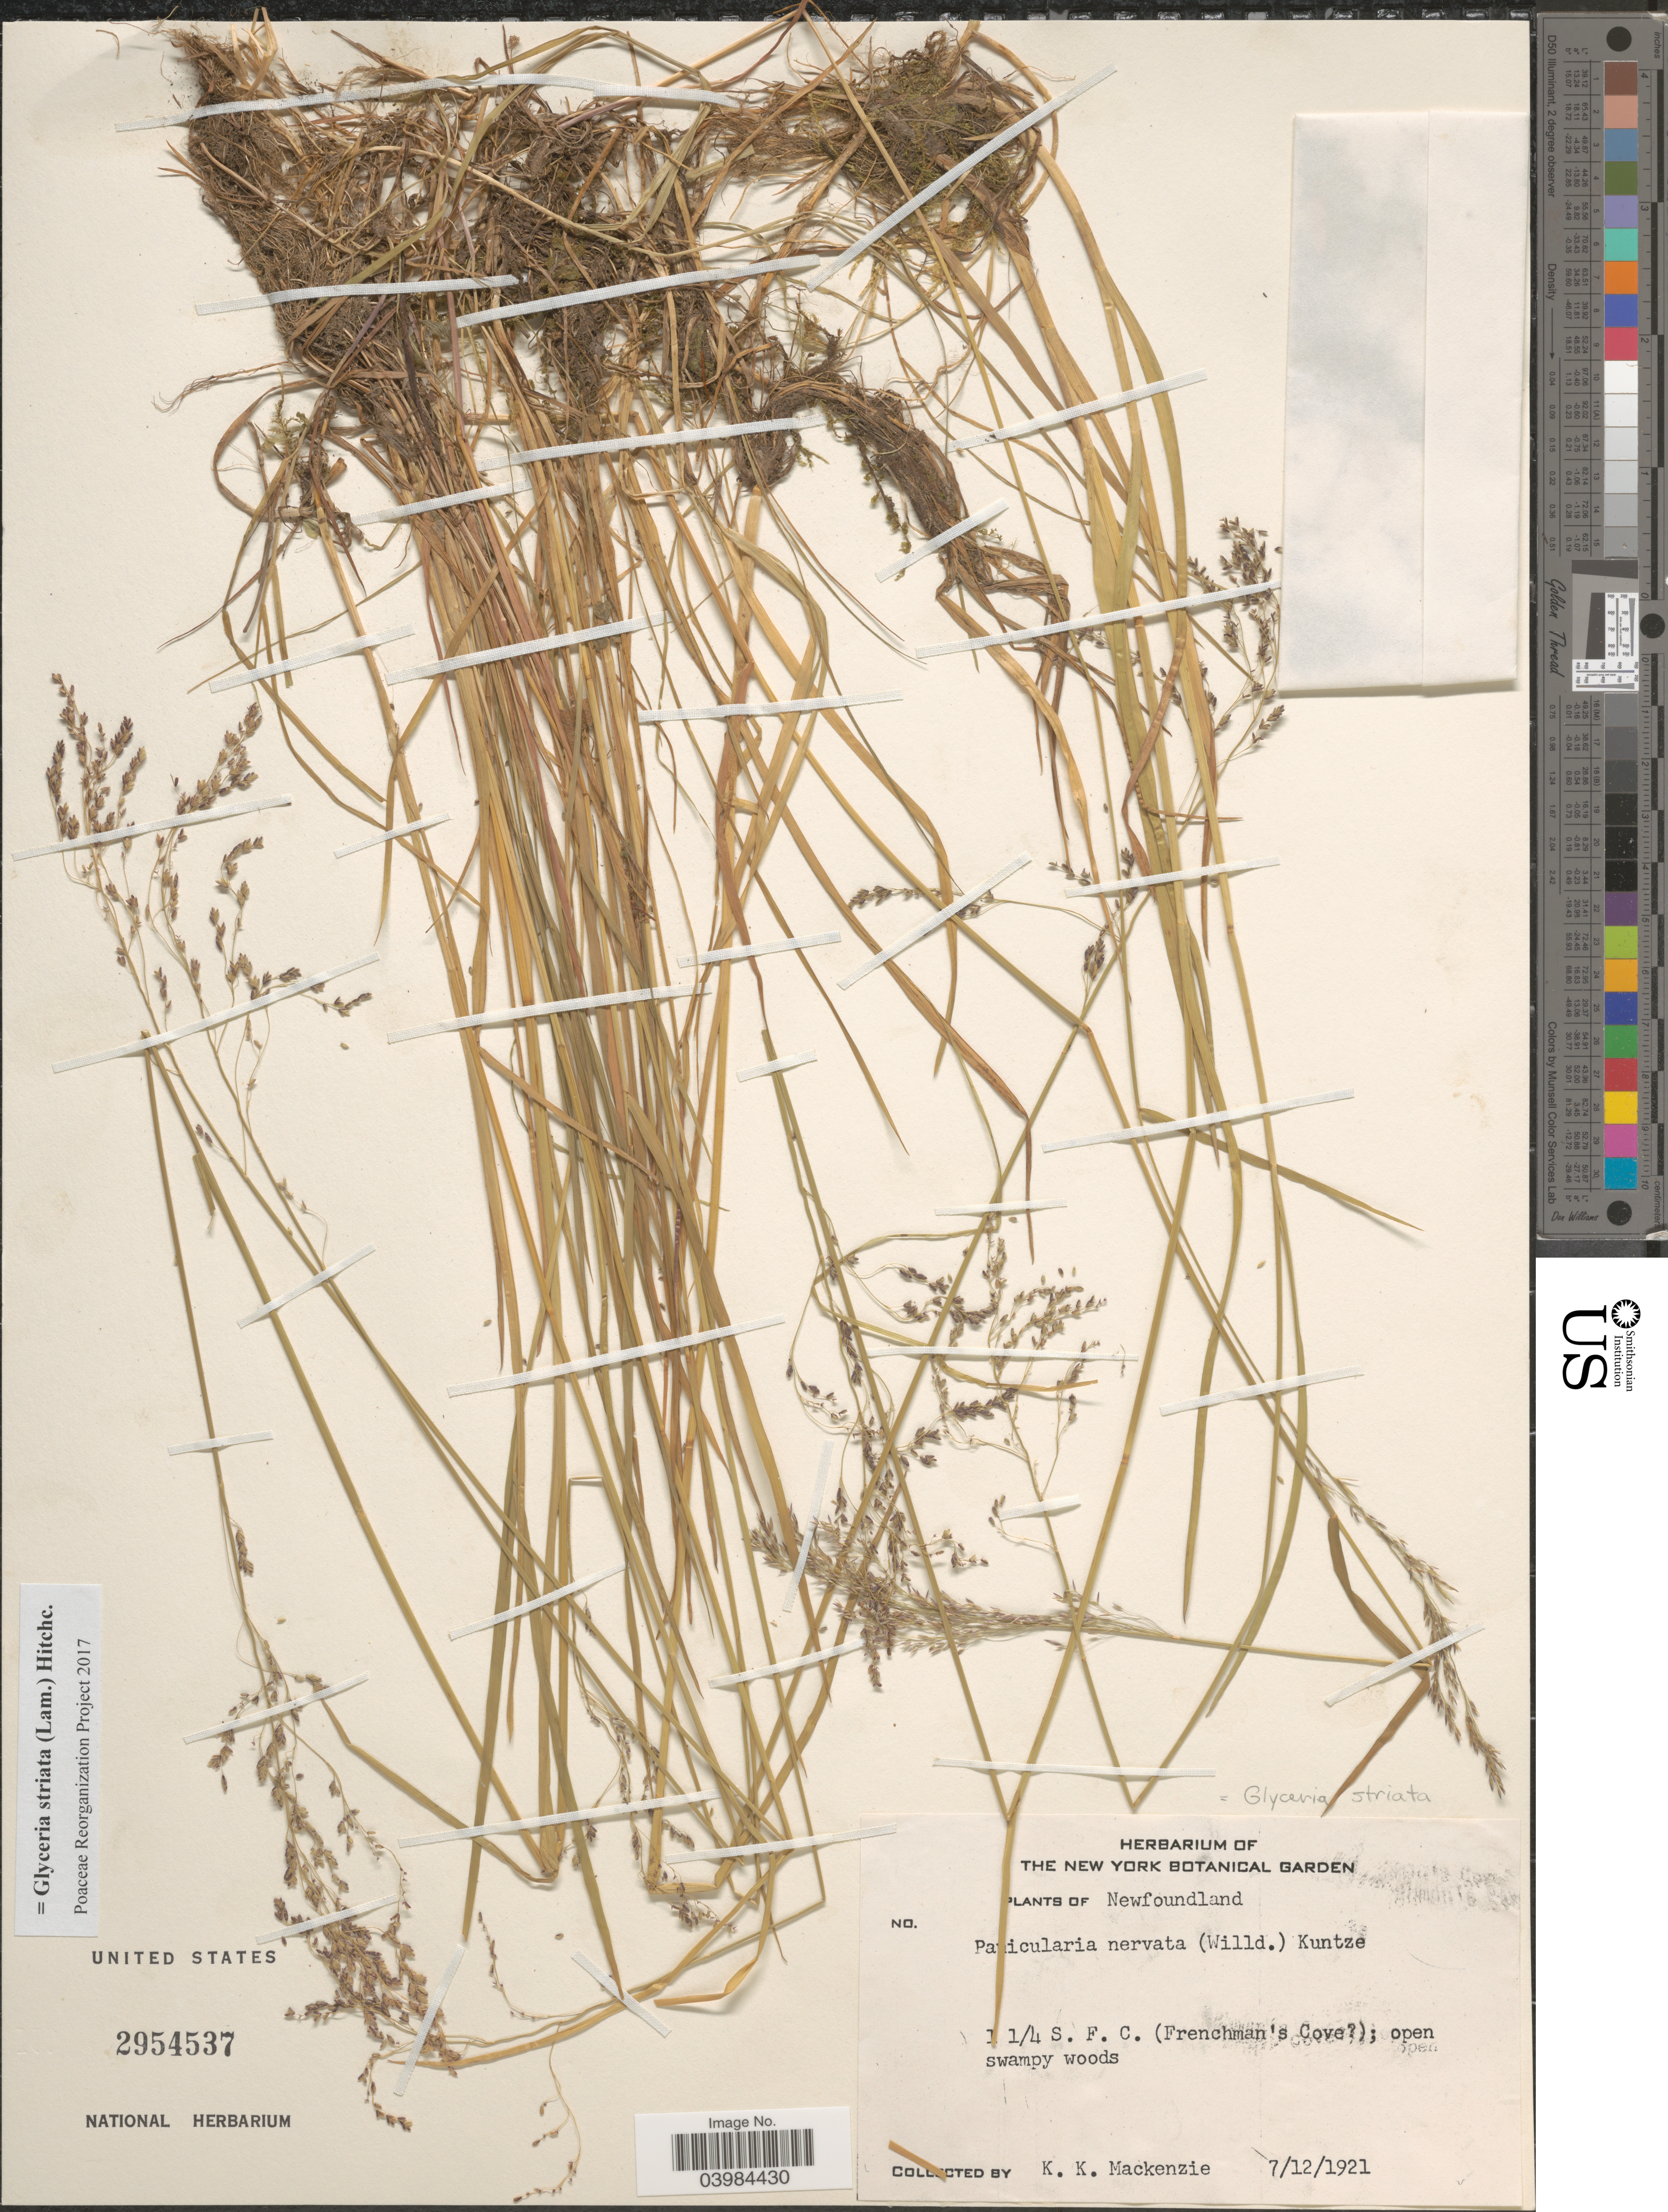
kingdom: Plantae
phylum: Tracheophyta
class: Liliopsida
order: Poales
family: Poaceae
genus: Glyceria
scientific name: Glyceria striata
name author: (Lam.) Hitchc.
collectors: K. K. Mackenzie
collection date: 1921-07-12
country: Canada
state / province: Newfoundland and Labrador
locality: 1 ¼ S. F. C. (Frenchman's Cove [unsure placement]).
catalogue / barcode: US 2954537